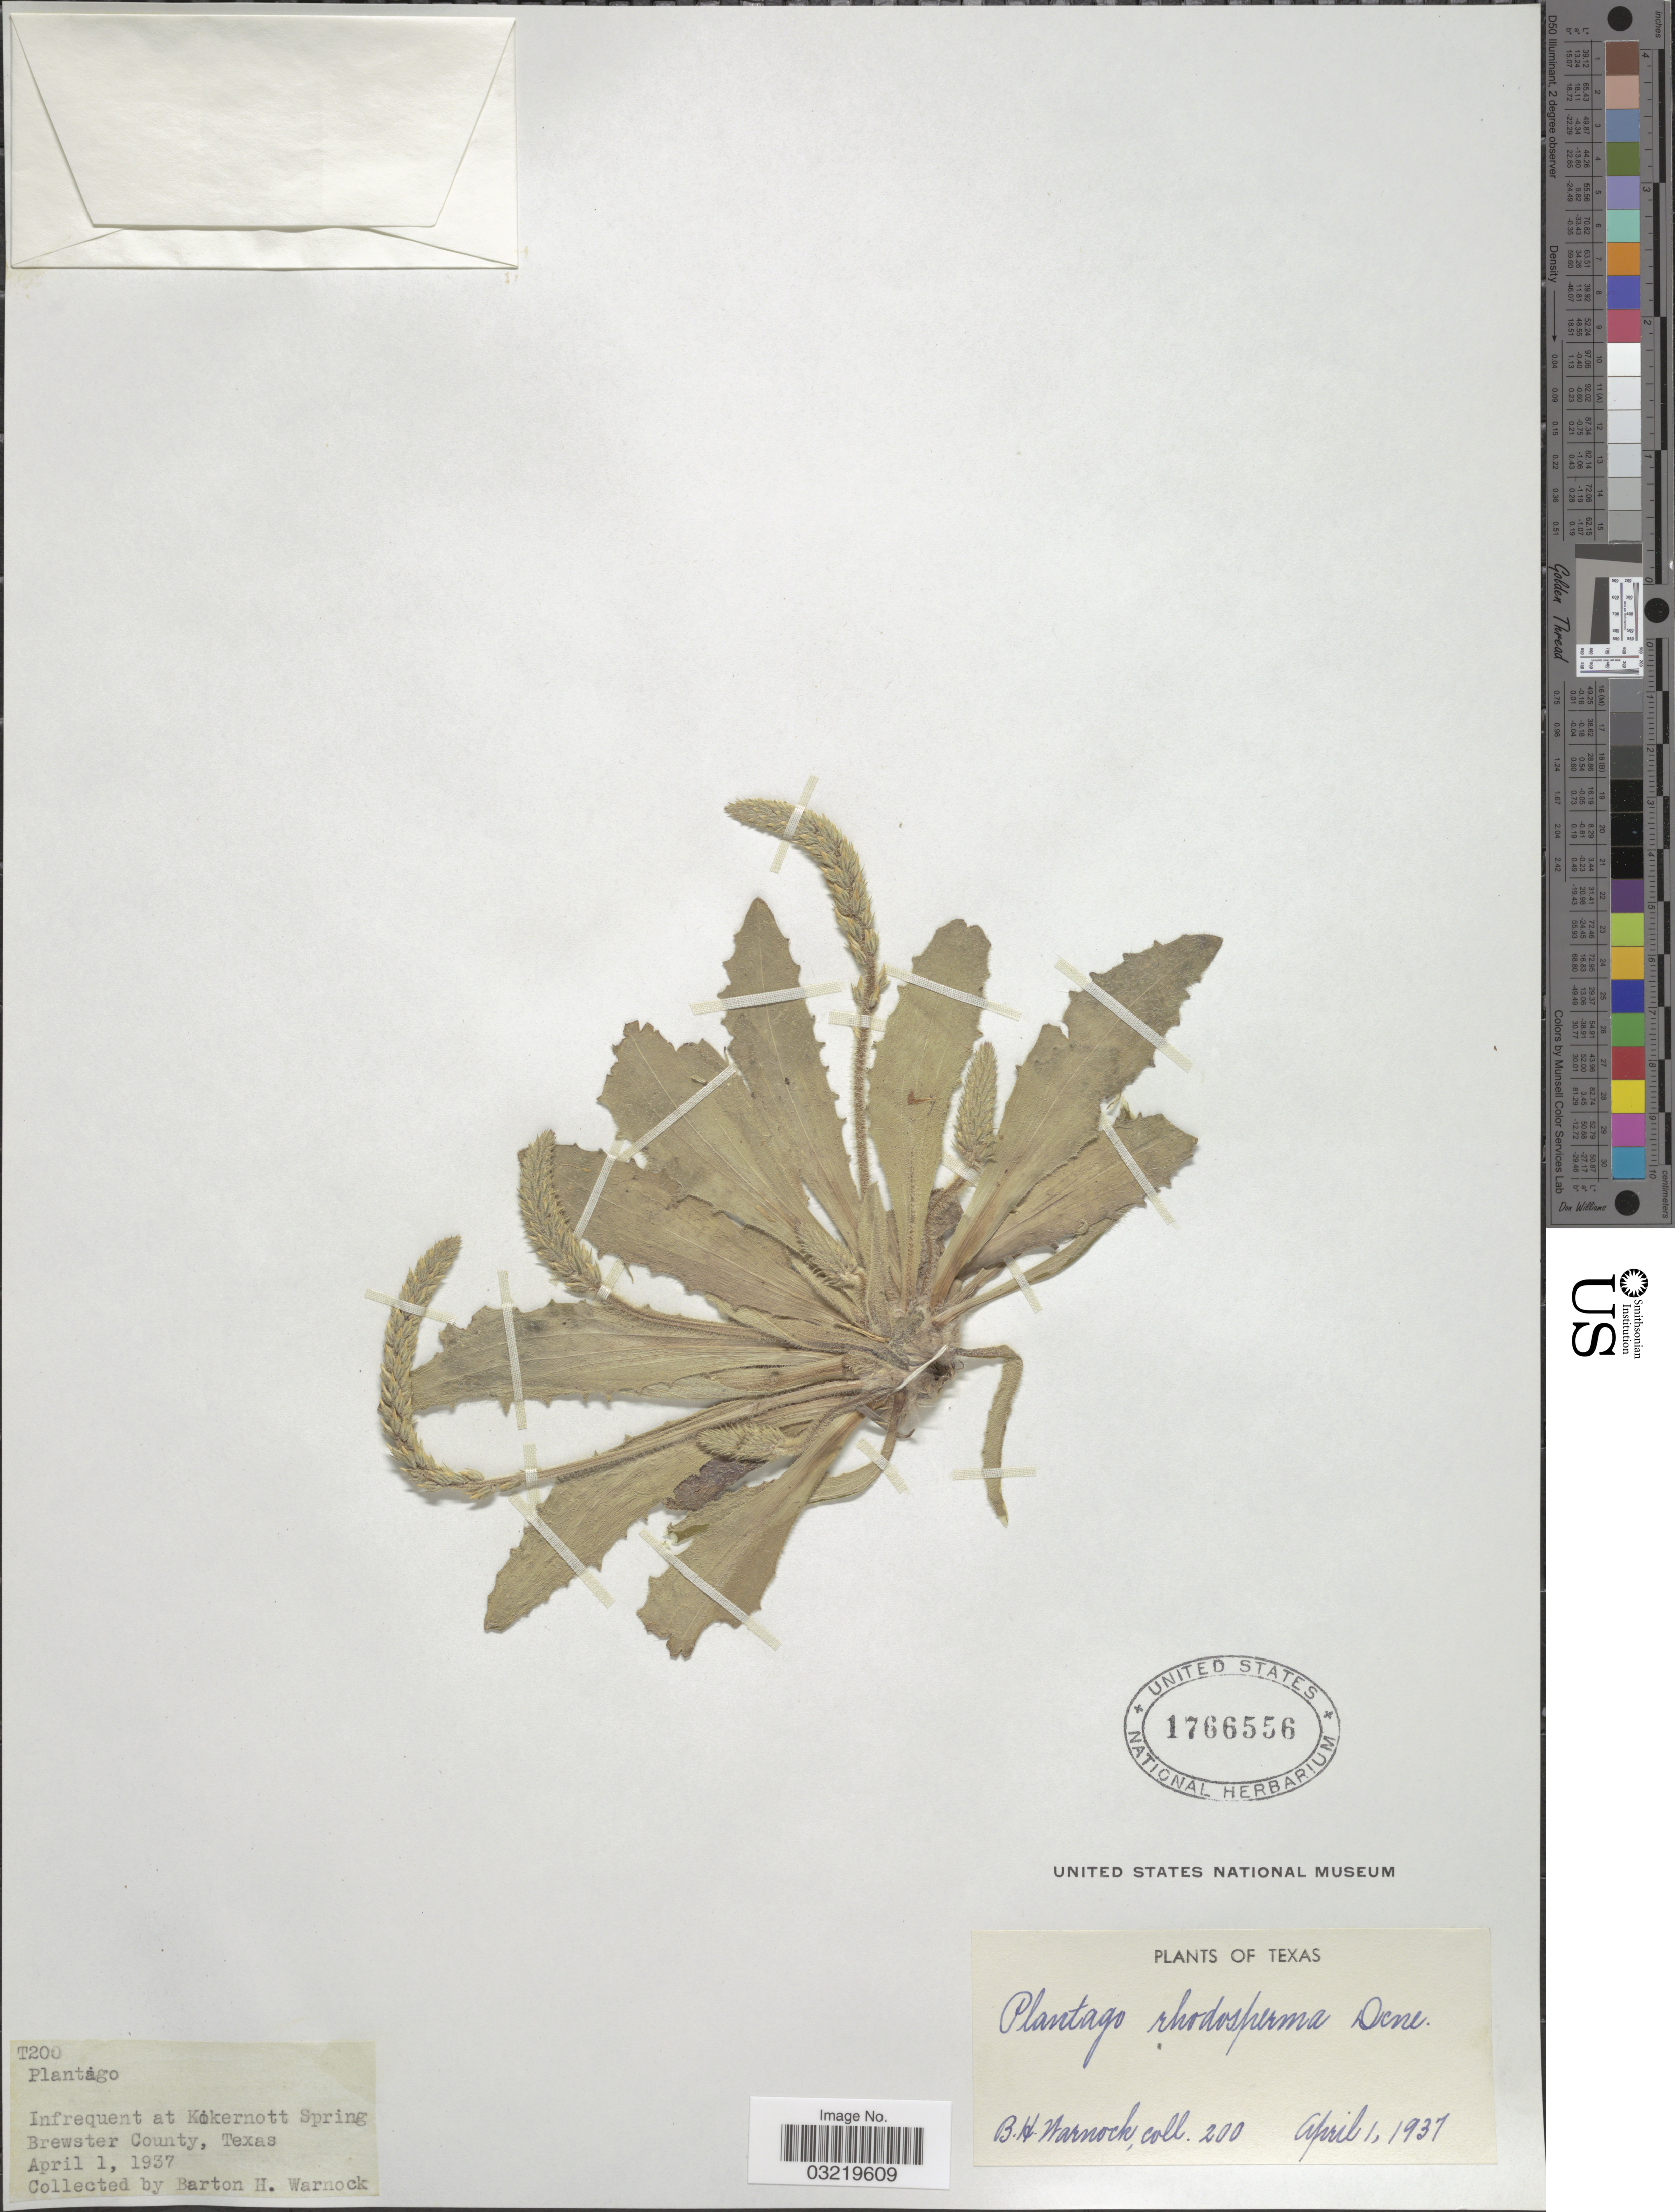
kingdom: Plantae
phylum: Tracheophyta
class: Magnoliopsida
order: Lamiales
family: Plantaginaceae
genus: Plantago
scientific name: Plantago rhodosperma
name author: Decne.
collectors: B. H. Warnock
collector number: T200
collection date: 1937-04-01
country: United States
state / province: Texas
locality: Infrequent at Kokernott Spring. Brewster County.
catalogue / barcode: US 1766556